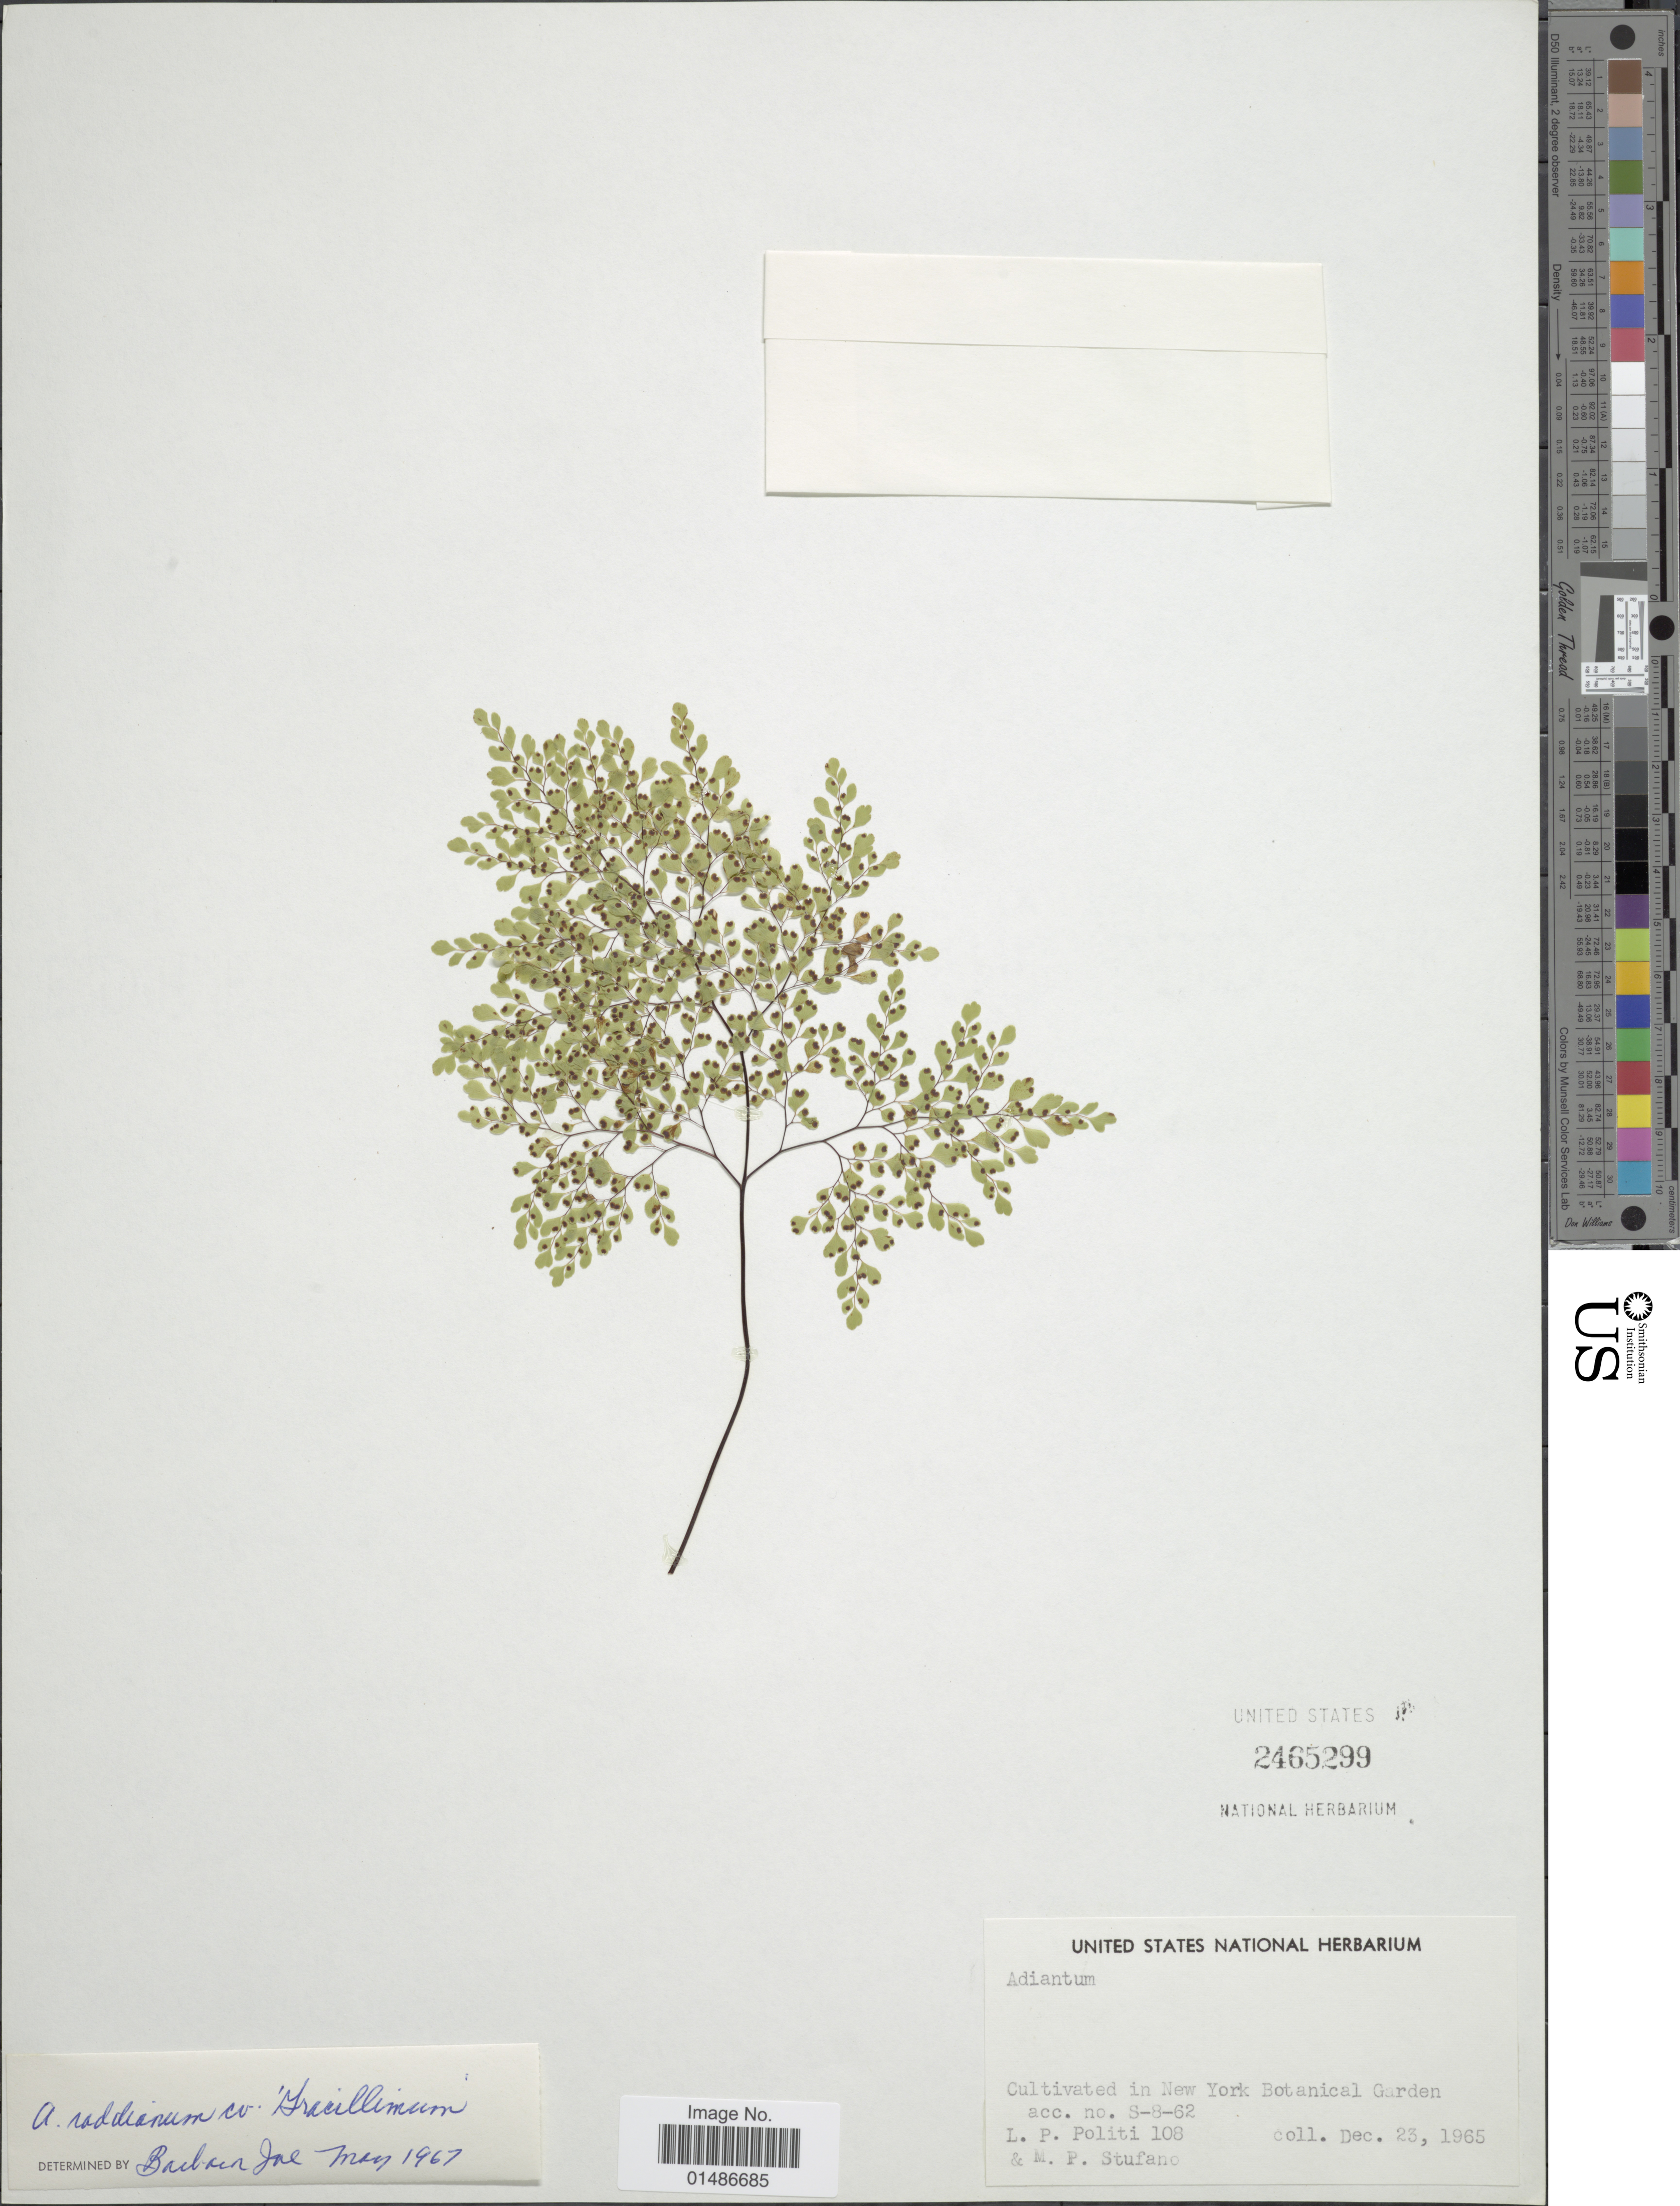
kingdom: Plantae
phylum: Tracheophyta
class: Polypodiopsida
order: Polypodiales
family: Pteridaceae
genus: Adiantum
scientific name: Adiantum raddianum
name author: C. Presl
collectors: L. Politi & M. Stufano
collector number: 108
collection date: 1965-12-23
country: United States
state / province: New York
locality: Cultivated in New York Botanical Garden acc. no. S-8-62.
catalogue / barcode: US 2465299